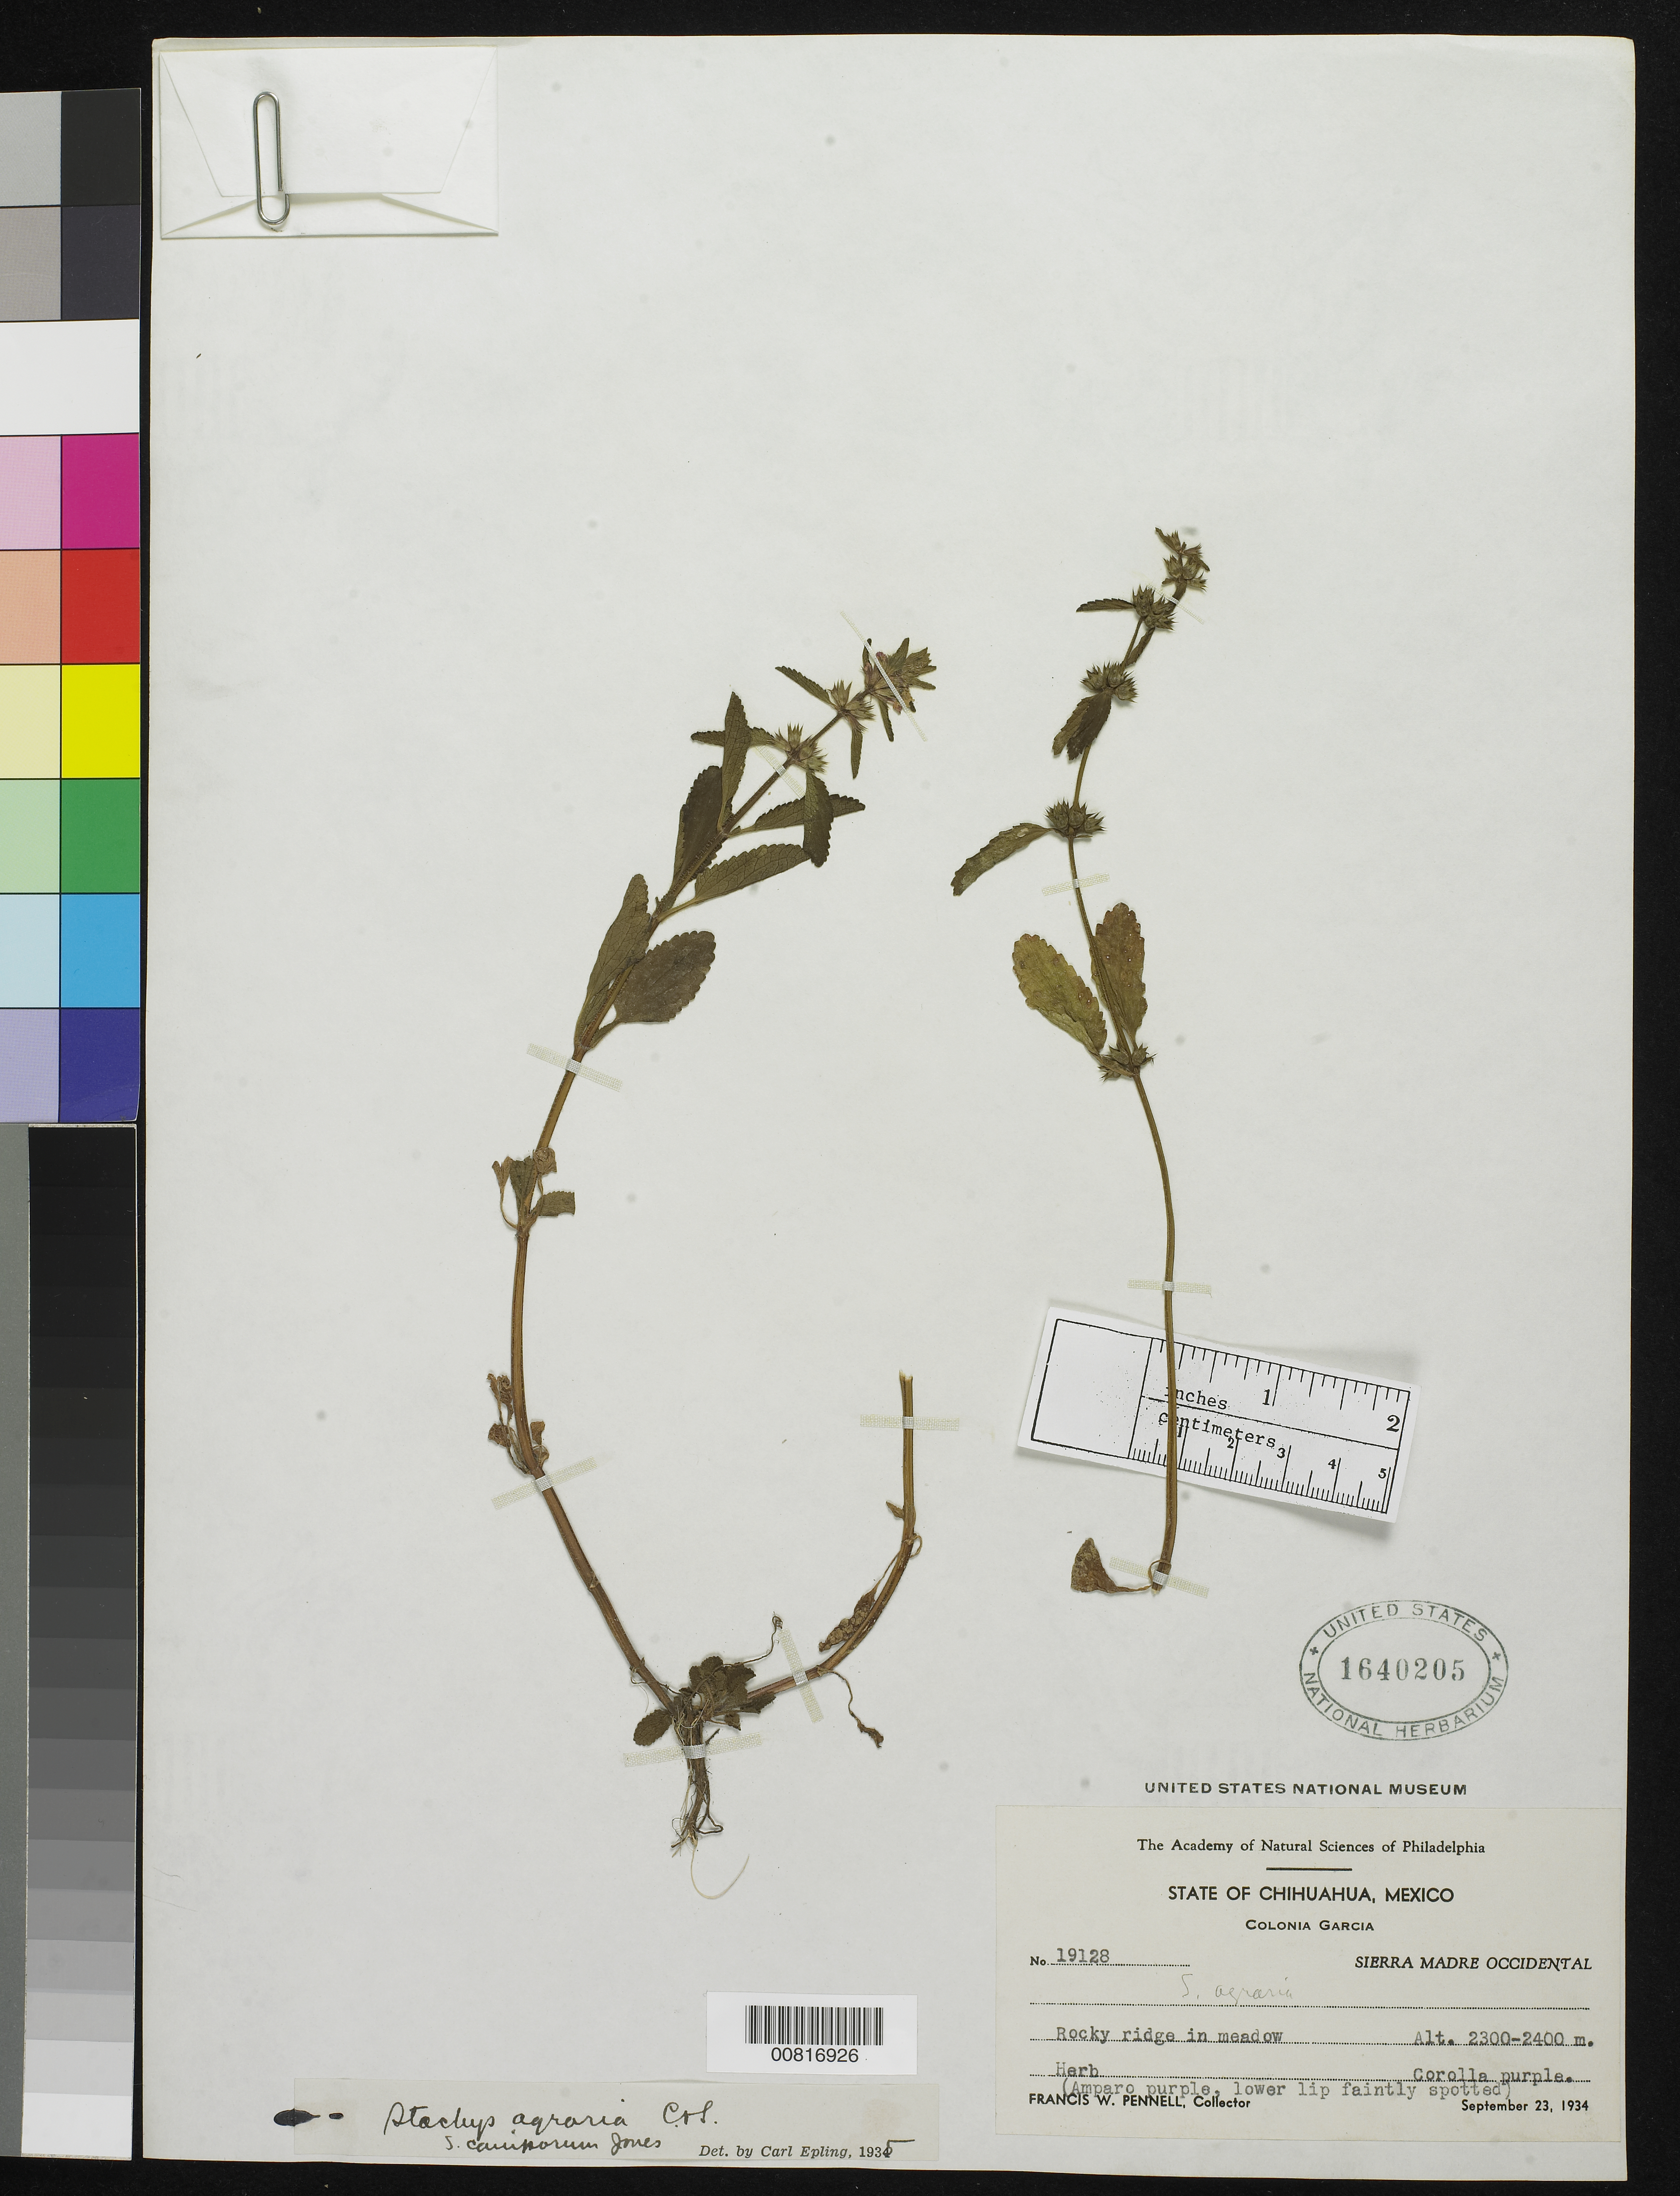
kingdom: Plantae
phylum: Tracheophyta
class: Magnoliopsida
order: Lamiales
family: Lamiaceae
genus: Stachys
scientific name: Stachys agraria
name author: Schltdl. & Cham.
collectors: F. W. Pennell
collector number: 19128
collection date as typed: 23 Sep 1934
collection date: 1934-09-23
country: Mexico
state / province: Chihuahua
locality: Colonia García, Sierra Madre Occidental, Chihuahua.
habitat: Rocky ridge in meadow.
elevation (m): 2400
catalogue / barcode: US 1640205